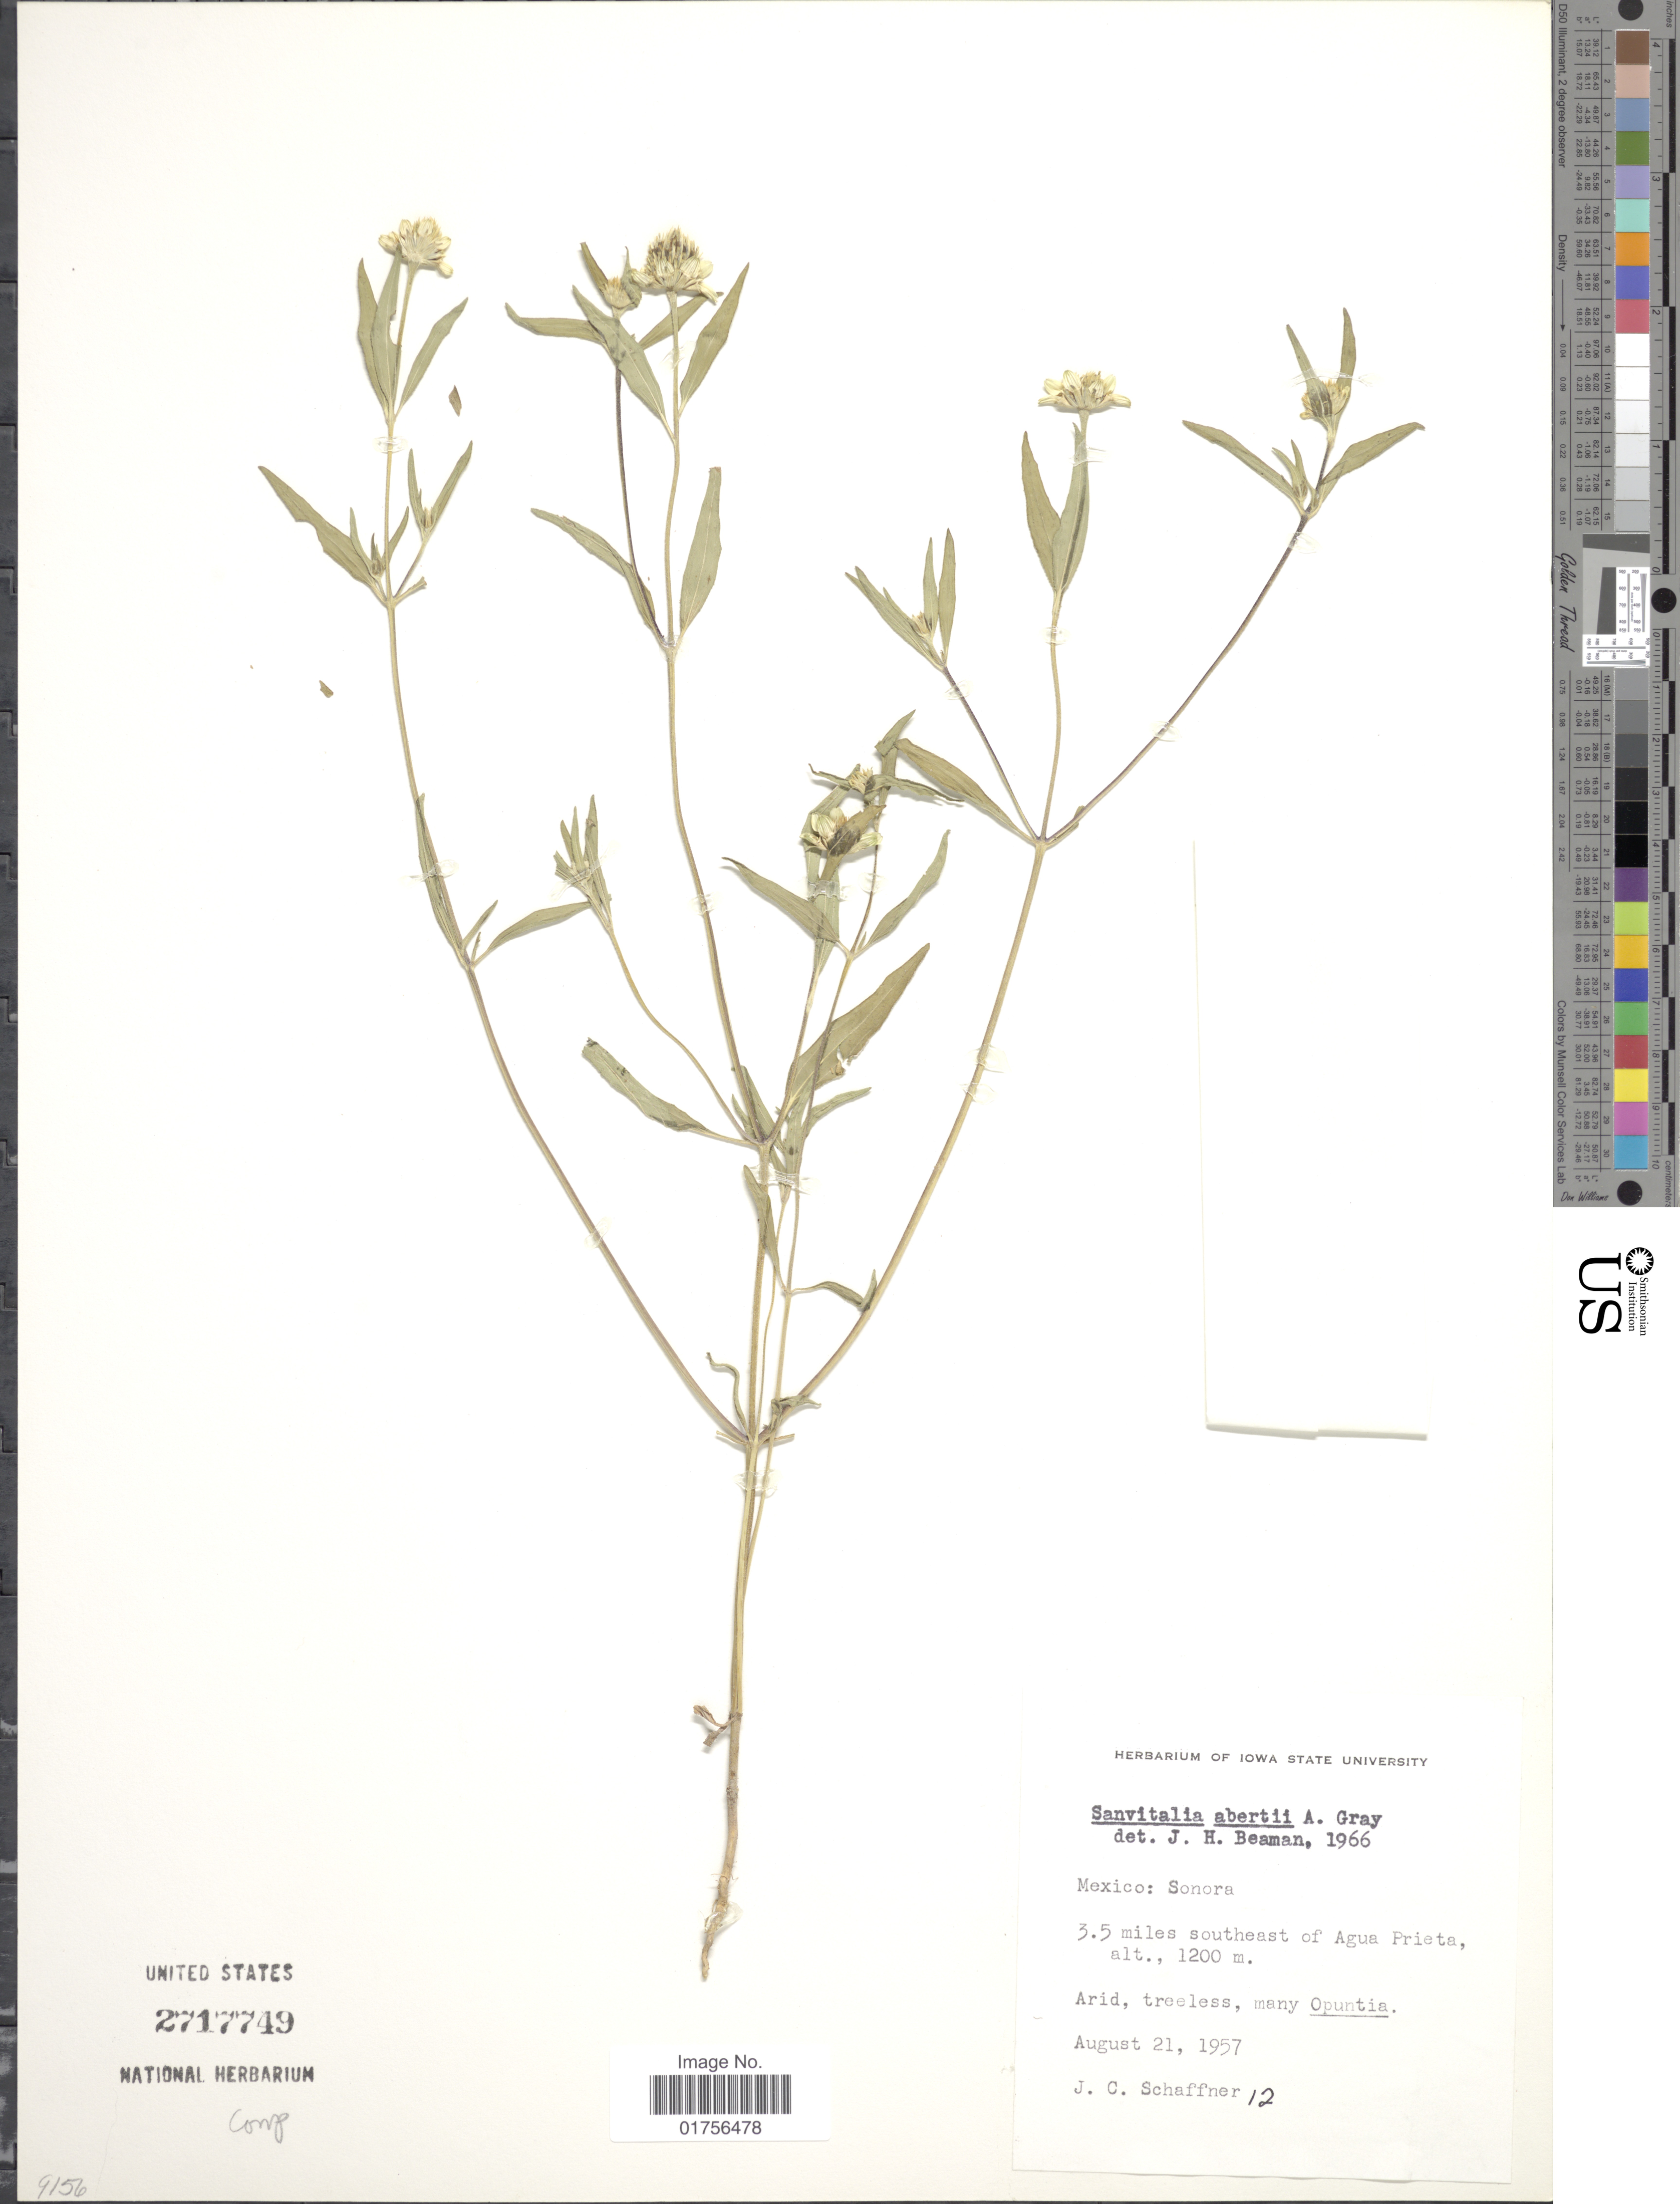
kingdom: Plantae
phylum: Tracheophyta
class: Magnoliopsida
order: Asterales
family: Asteraceae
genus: Sanvitalia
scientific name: Sanvitalia aberti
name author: A. Gray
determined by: Skibicki, Samuel V.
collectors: J. Schaffner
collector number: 12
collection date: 1957-08-21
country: Mexico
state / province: Sonora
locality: Mexico: Sonora, 3.5 miles southeast of Agua Prieta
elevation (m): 1200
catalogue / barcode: US 2717749